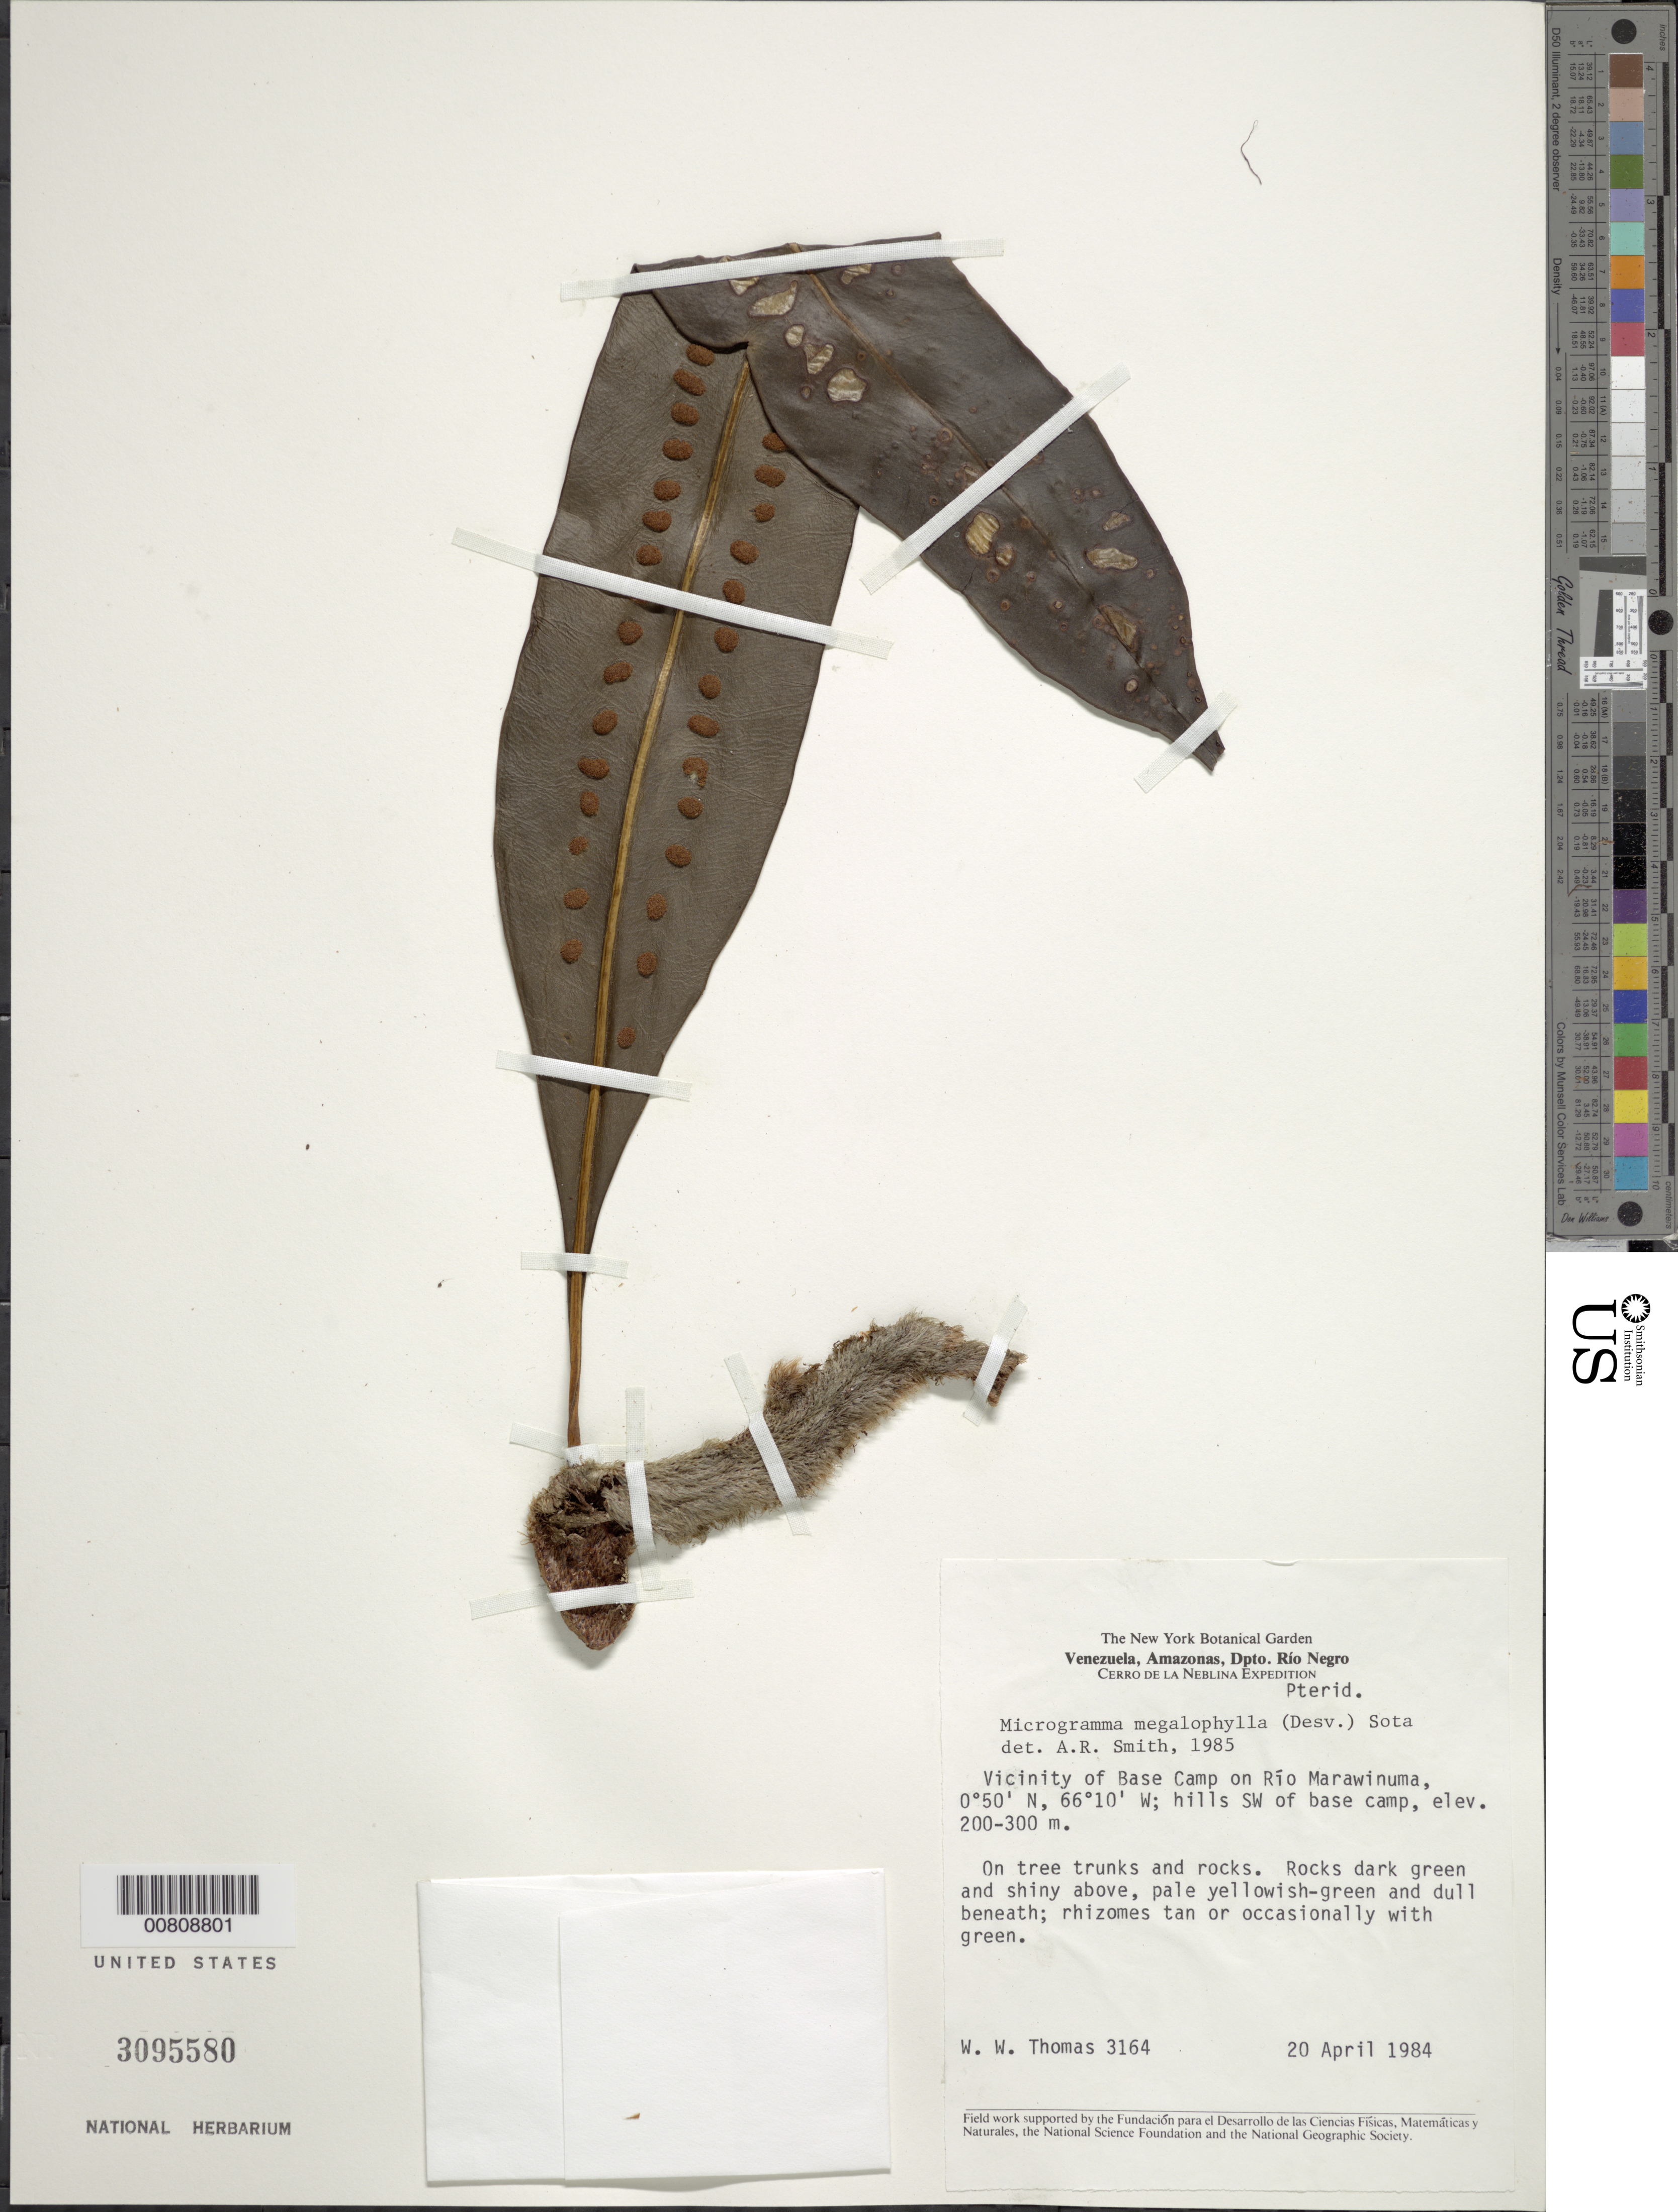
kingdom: Plantae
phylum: Tracheophyta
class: Polypodiopsida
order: Polypodiales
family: Polypodiaceae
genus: Microgramma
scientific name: Microgramma megalophylla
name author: (Desv.) de la Sota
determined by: Smith, Alan R., (UC)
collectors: W. W. Thomas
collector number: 3164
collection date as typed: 20-Apr-84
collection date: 1984-04-20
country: Venezuela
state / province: Amazonas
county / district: Río Negro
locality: Cerro de La Neblina Base Camp on Río Mawarinuma, SW of base camp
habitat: On tree trunks and rocks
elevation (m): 200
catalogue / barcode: US 3095580